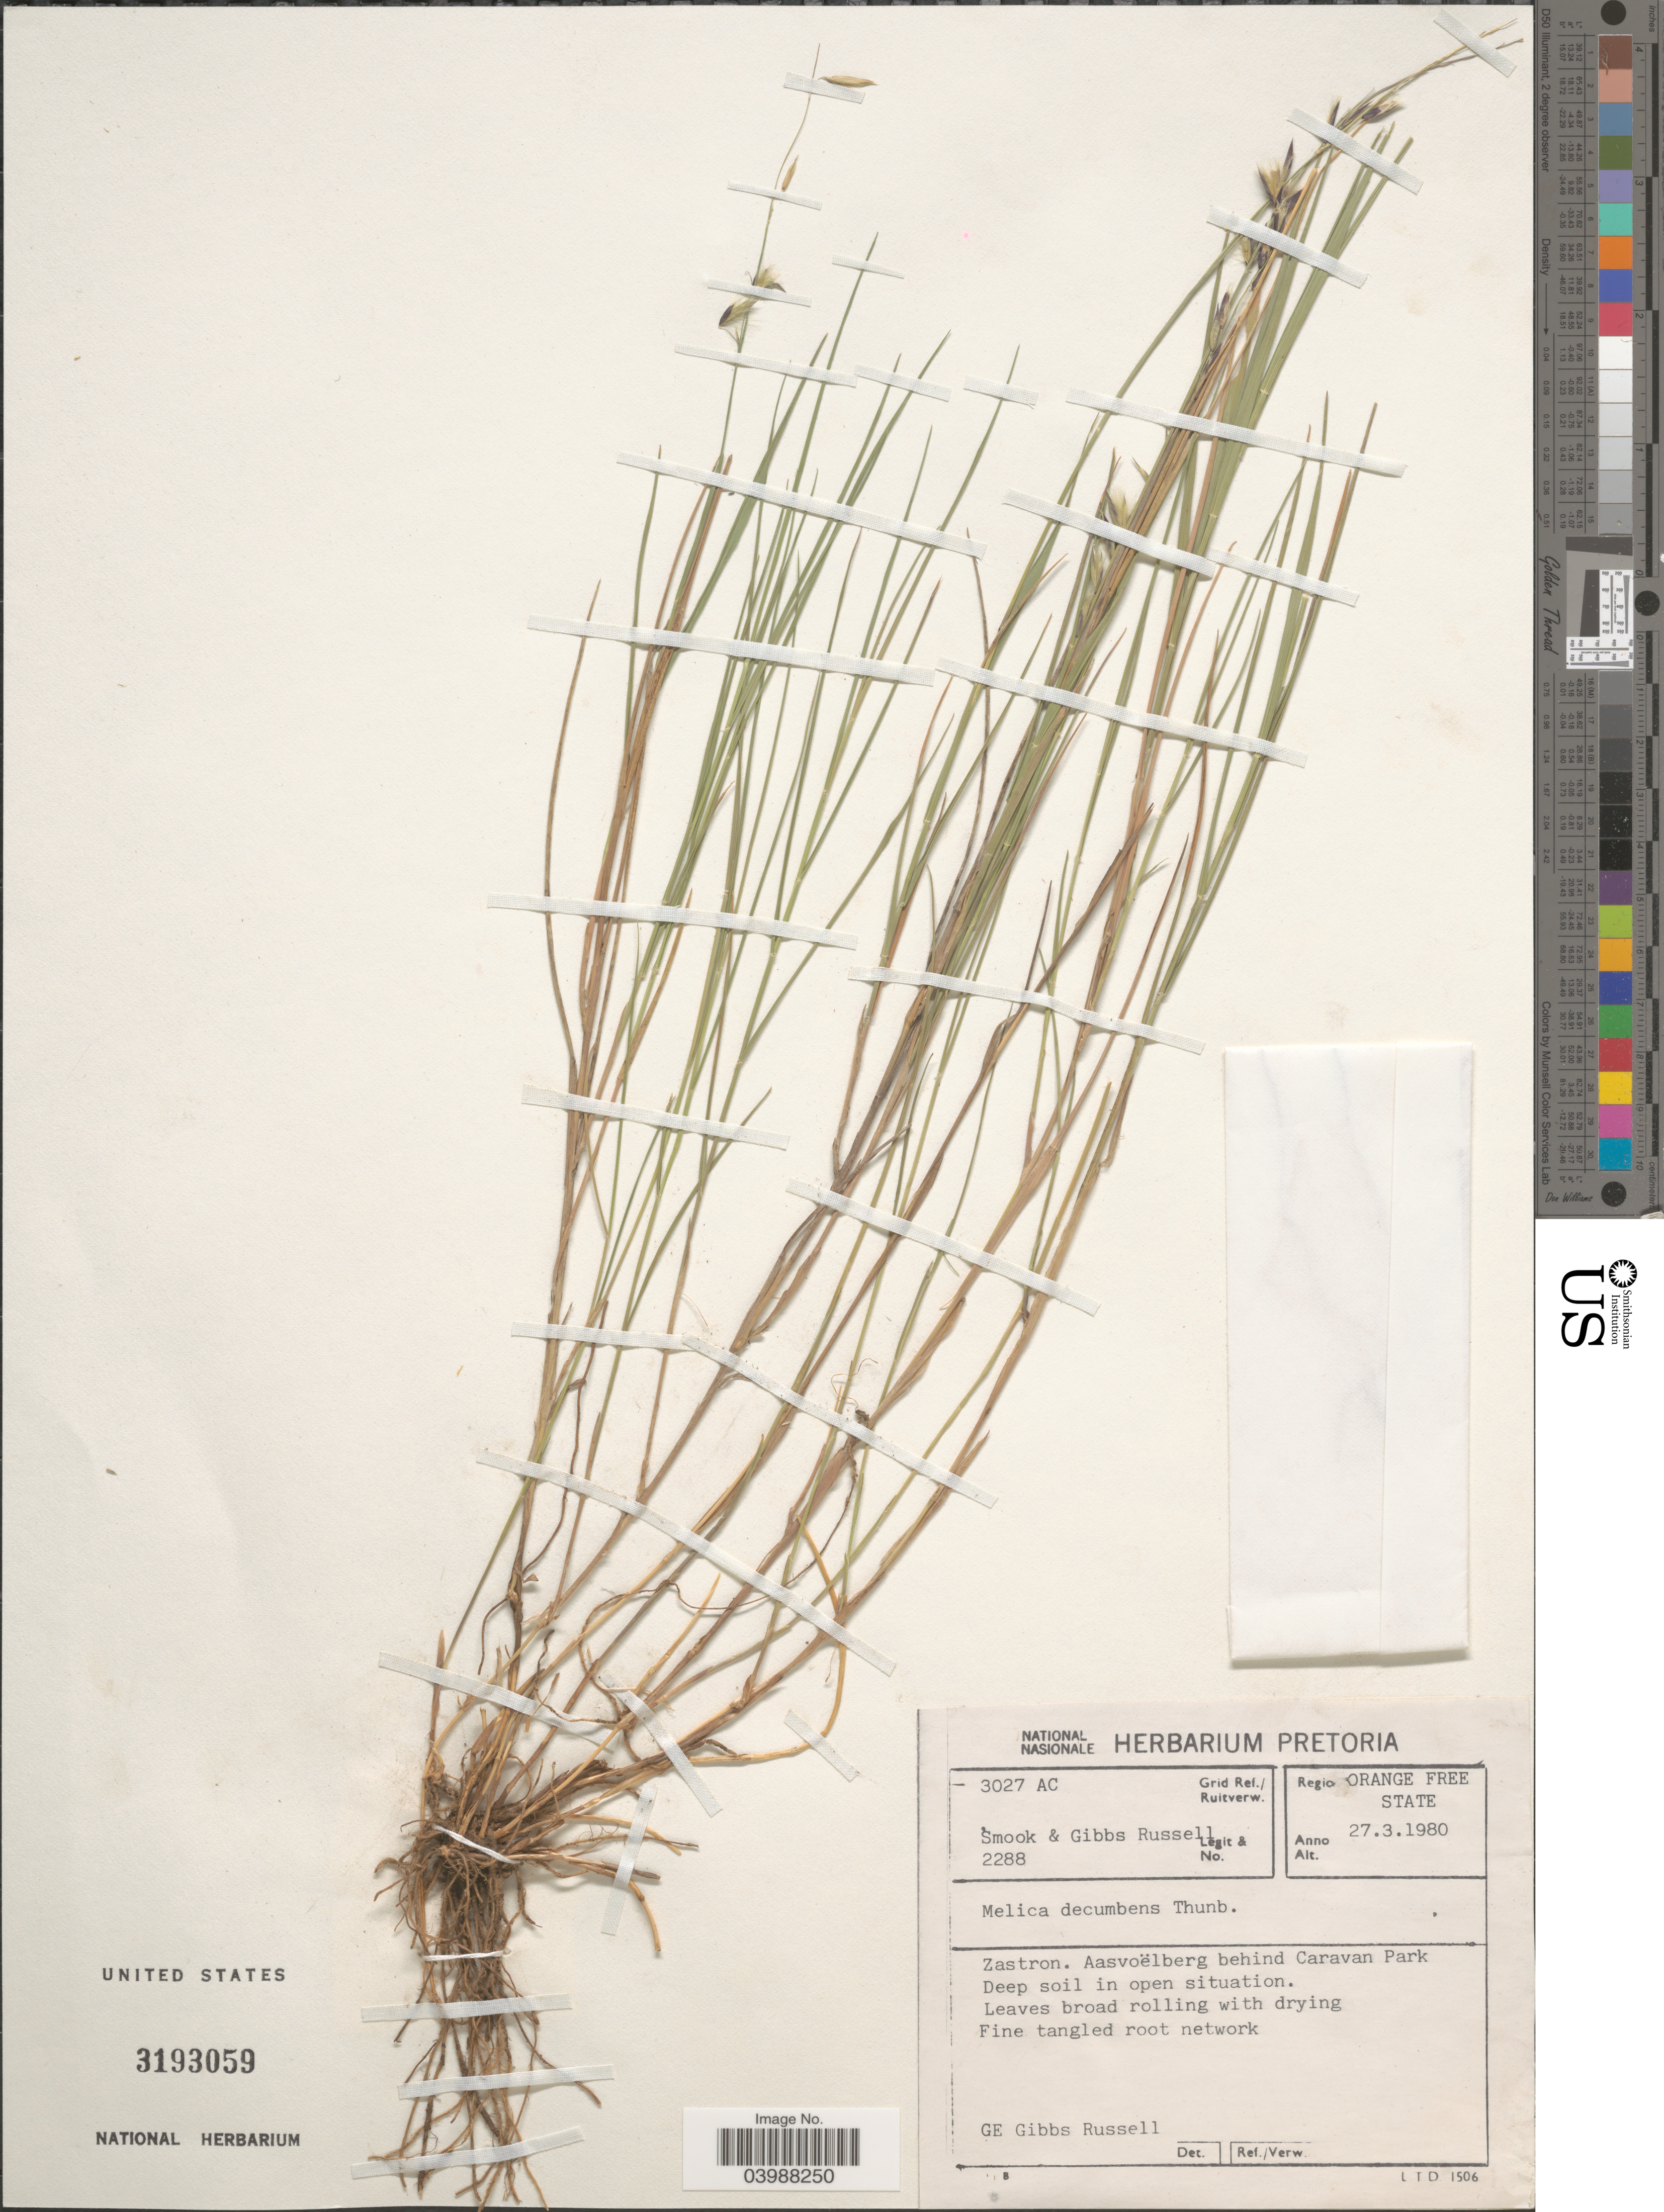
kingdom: Plantae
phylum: Tracheophyta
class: Liliopsida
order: Poales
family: Poaceae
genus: Melica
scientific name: Melica decumbens Papp, nom. illeg.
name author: Papp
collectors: Smook & G. Russell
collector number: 2288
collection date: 1980-03-27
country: South Africa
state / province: Free State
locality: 3027 AC Grid Ref./ Ruitverw. Regio Orange Free State. Zastron. Aasvoëlberg behind Caravan Park.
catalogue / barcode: US 3193059